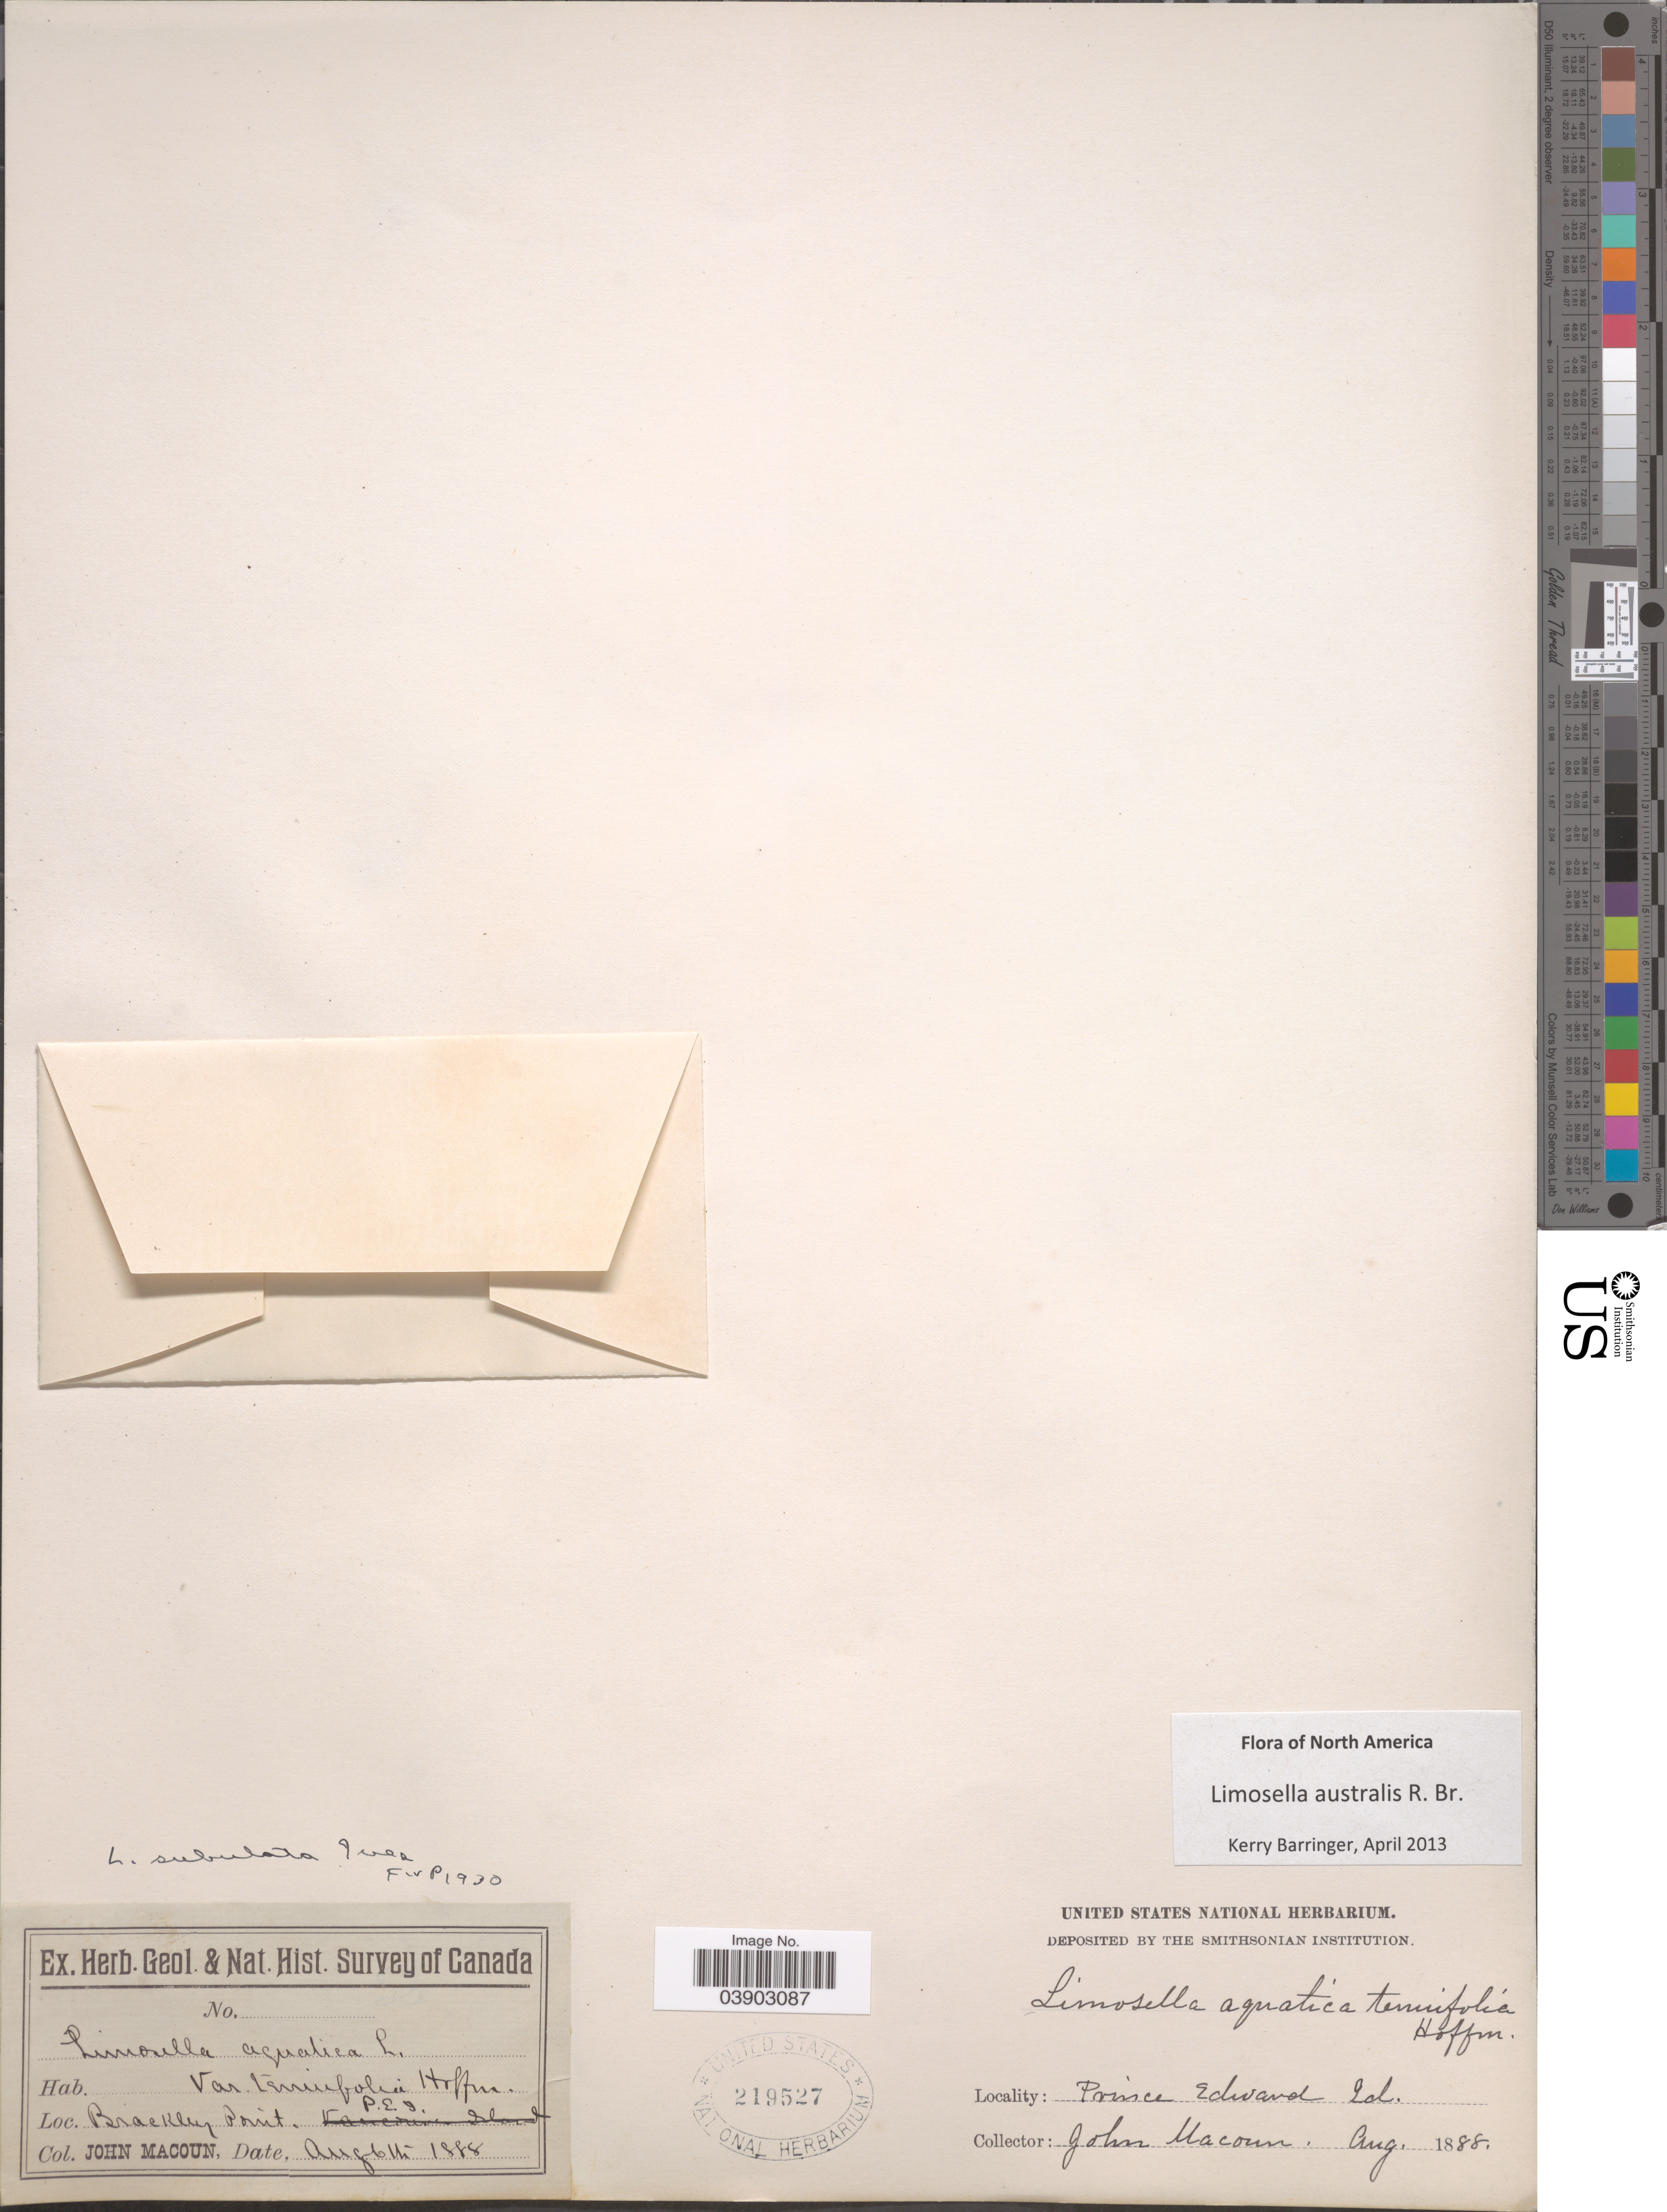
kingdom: Plantae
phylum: Tracheophyta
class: Magnoliopsida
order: Lamiales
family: Scrophulariaceae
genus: Limosella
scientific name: Limosella australis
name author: R. Br.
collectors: J. Macoun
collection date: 1888-08-06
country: Canada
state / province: Prince Edward Island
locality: Brackley Point.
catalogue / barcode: US 219527